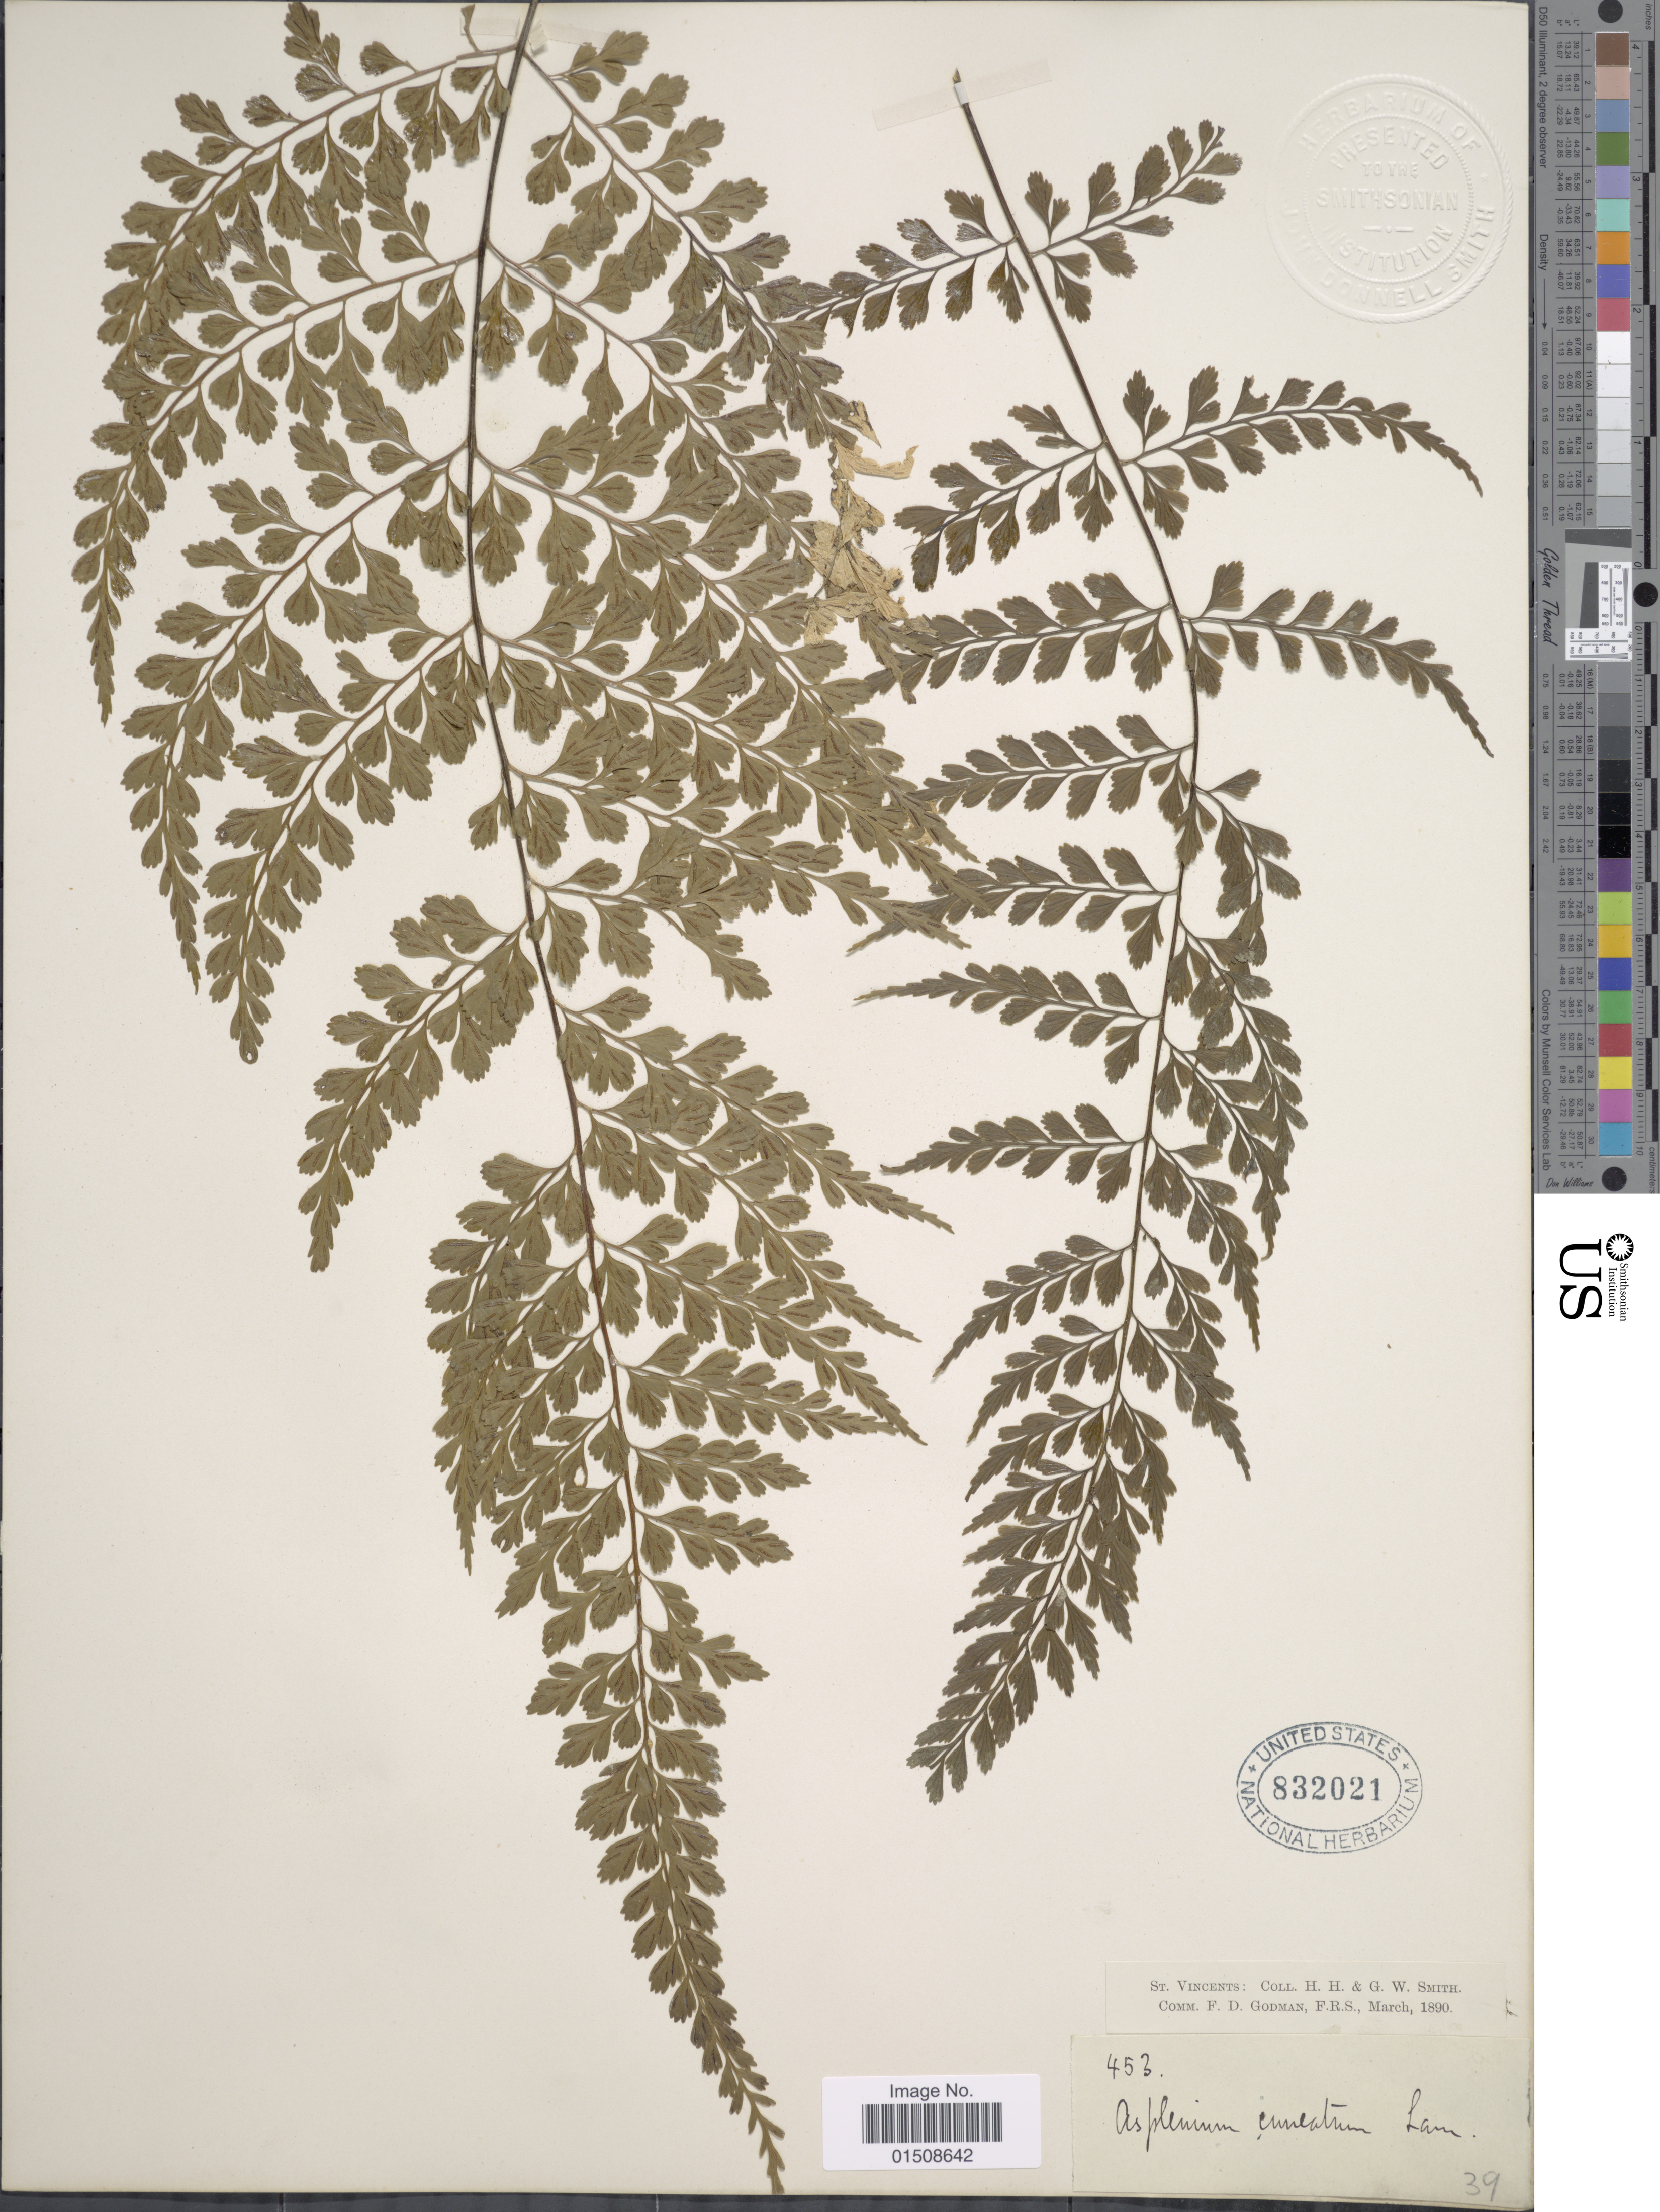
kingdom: Plantae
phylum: Tracheophyta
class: Polypodiopsida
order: Polypodiales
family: Aspleniaceae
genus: Asplenium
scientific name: Asplenium cuneatum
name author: Lam.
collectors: H. H. Smith & G. Smith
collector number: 453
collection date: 1890-03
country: St. Vincent - Grenadines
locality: St. Vincents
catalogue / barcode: US 832021